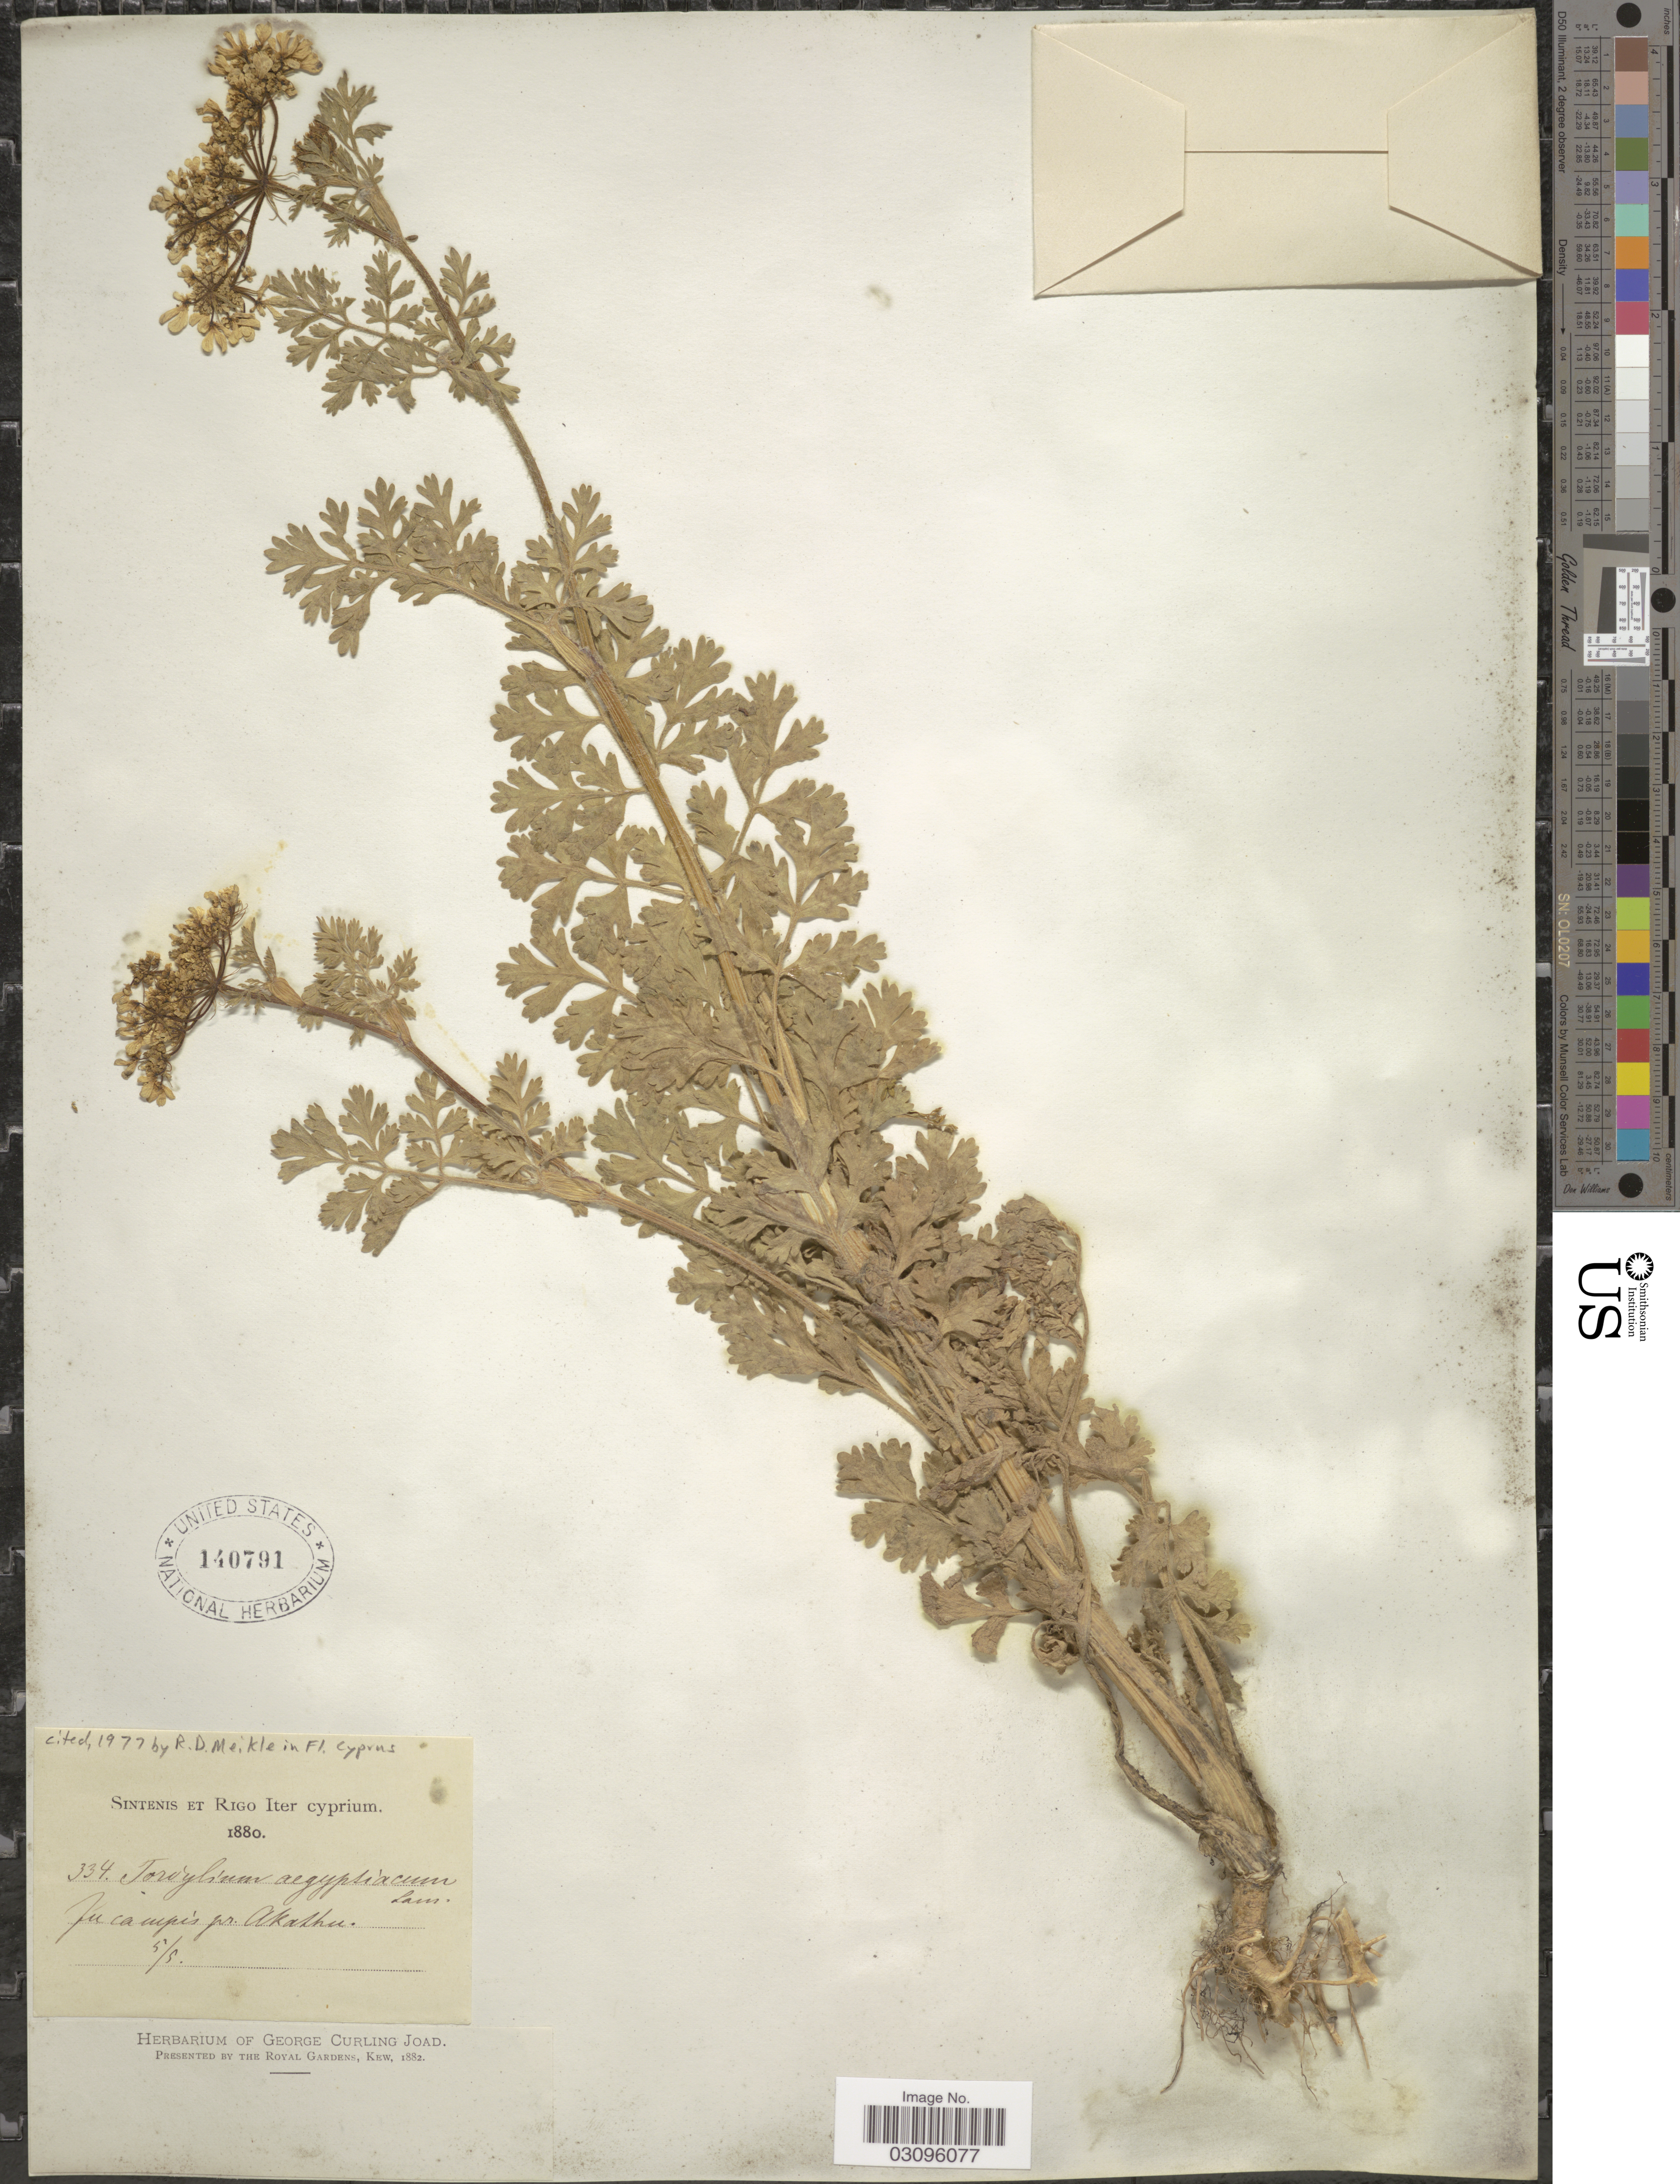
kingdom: Plantae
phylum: Tracheophyta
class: Magnoliopsida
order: Apiales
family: Apiaceae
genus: Tordylium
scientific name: Tordylium aegyptiacum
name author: Lam.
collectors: -. Sintenis & -- Rigo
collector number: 334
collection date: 1880-05-05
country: Cyprus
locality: Fú campis Akathu. [interpreted]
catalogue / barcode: US 140791